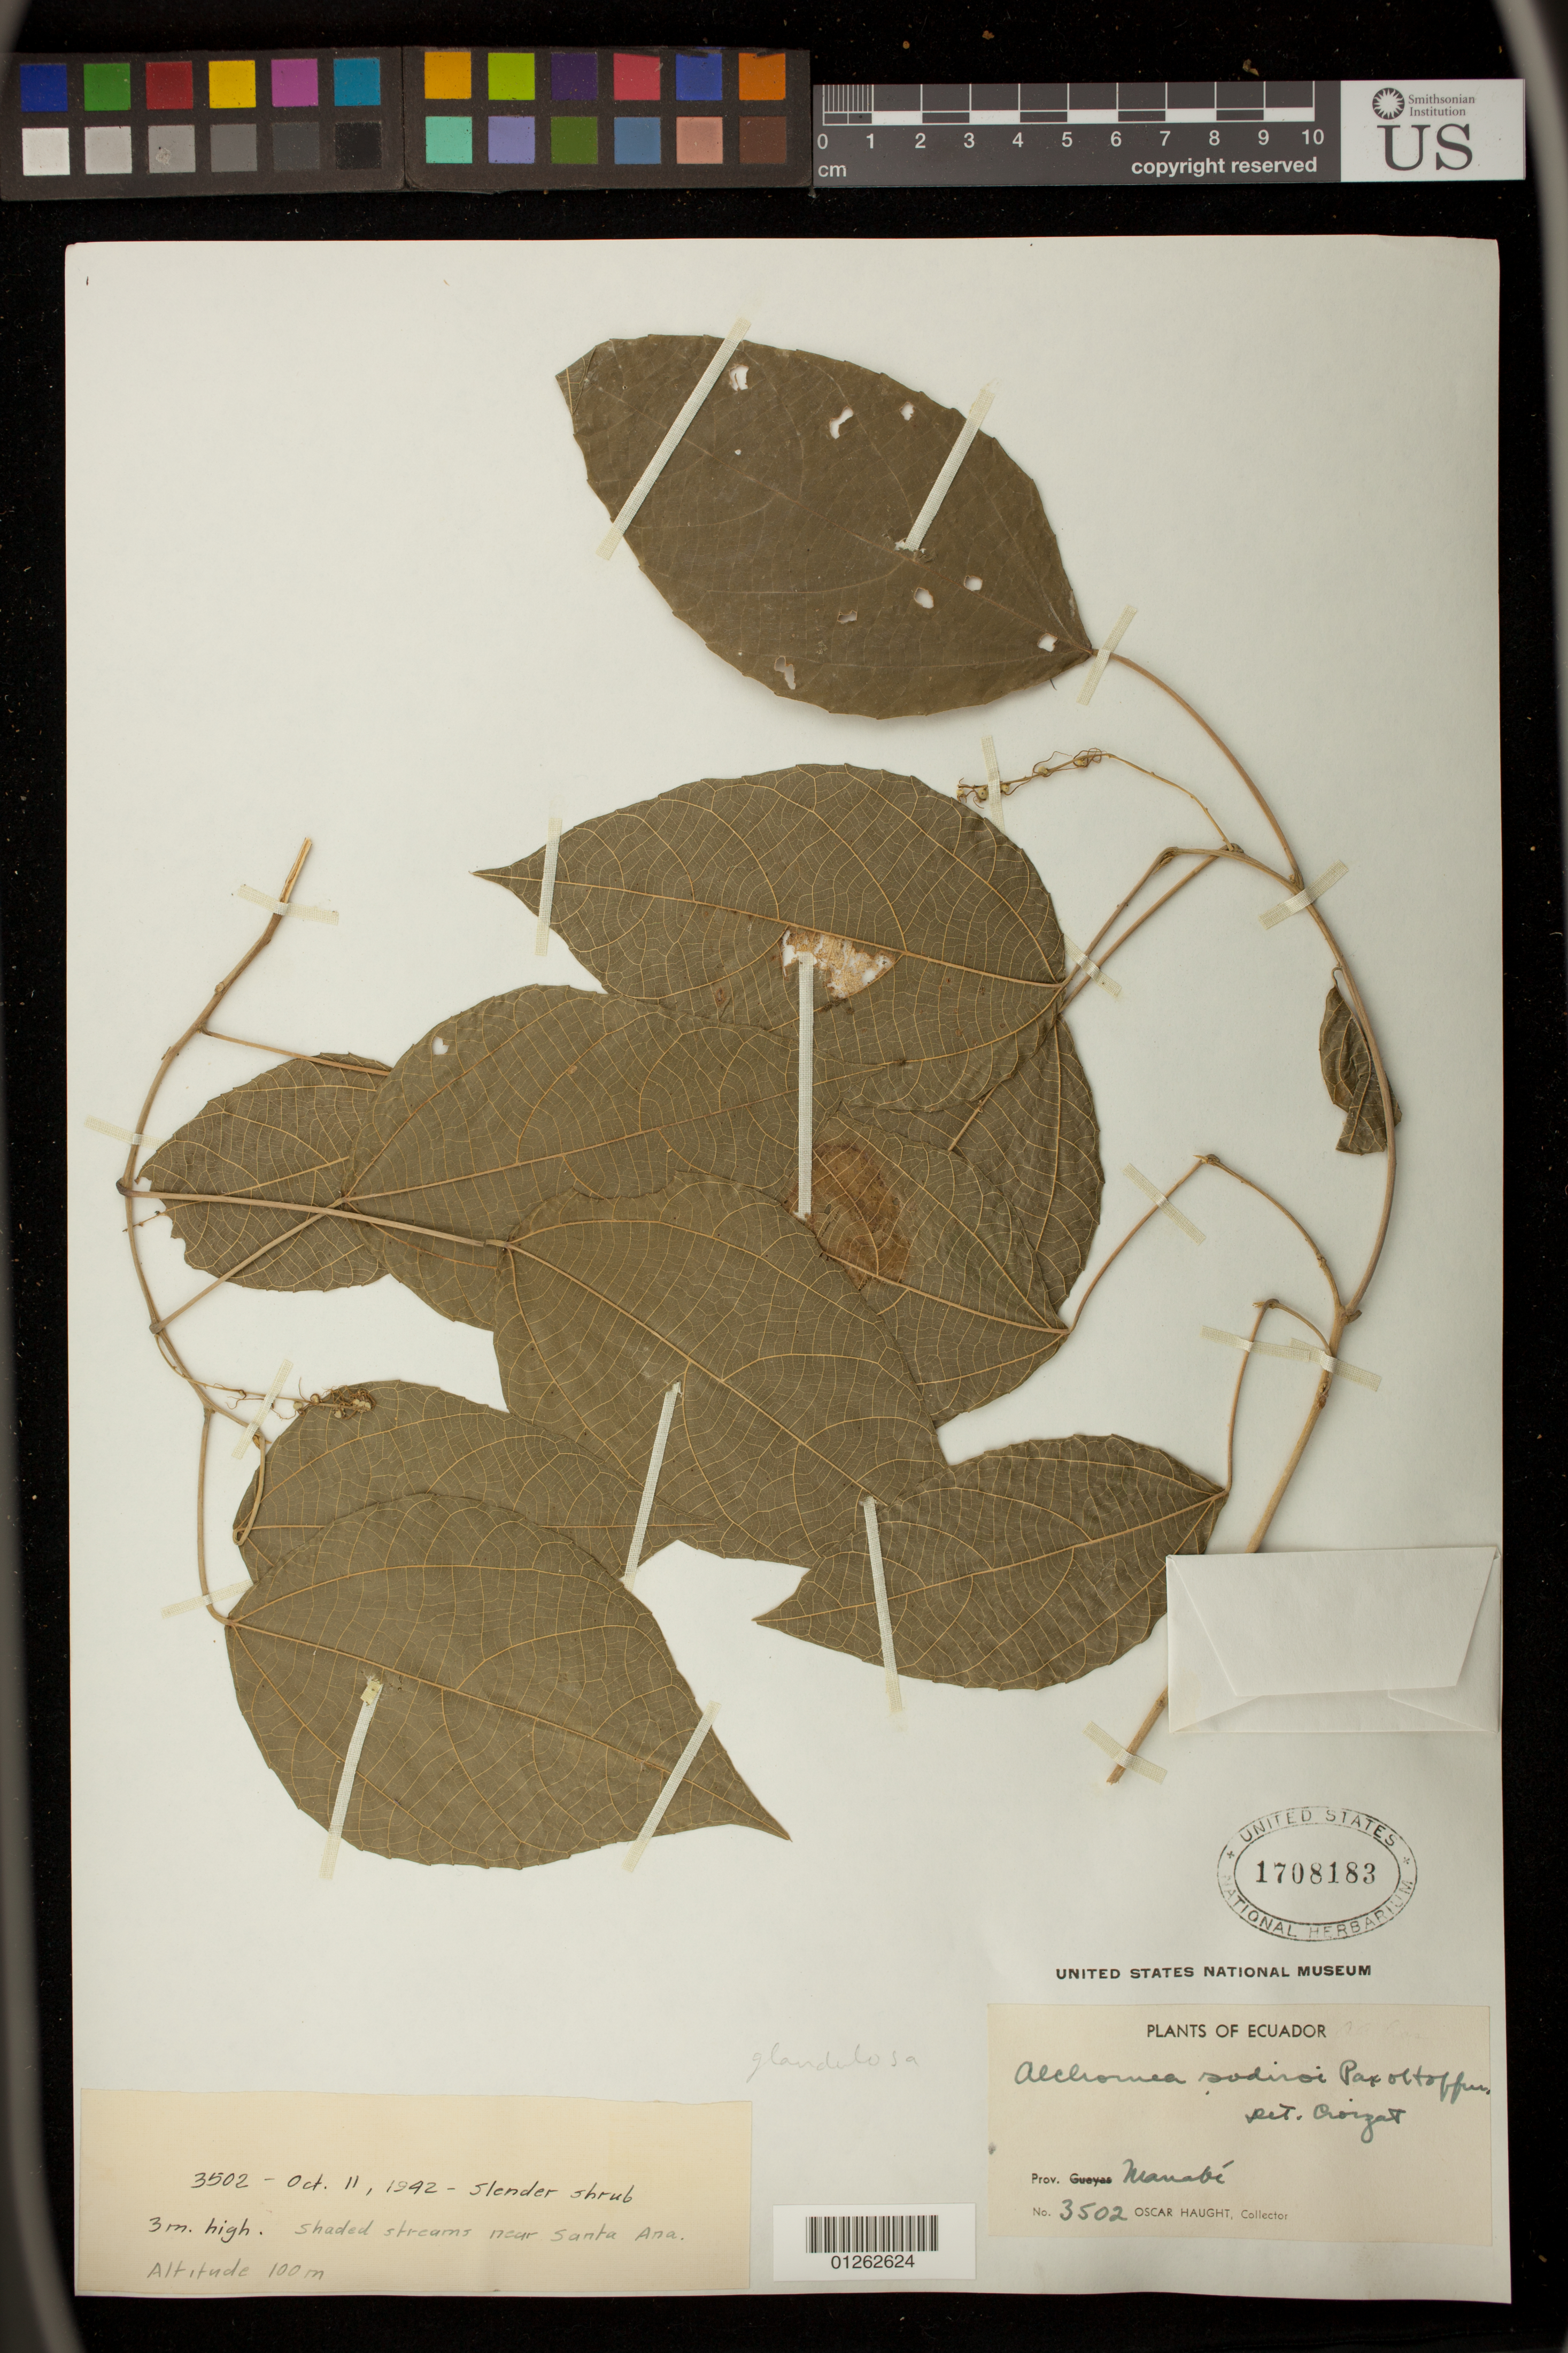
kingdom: Plantae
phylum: Tracheophyta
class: Magnoliopsida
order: Malpighiales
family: Euphorbiaceae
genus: Alchornea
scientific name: Alchornea glandulosa subsp. glandulosa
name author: Poepp.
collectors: O. Hought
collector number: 3502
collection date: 1942-10-11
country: Ecuador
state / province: Manabi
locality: Near Santa Ana.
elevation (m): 100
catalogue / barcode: US 1708183